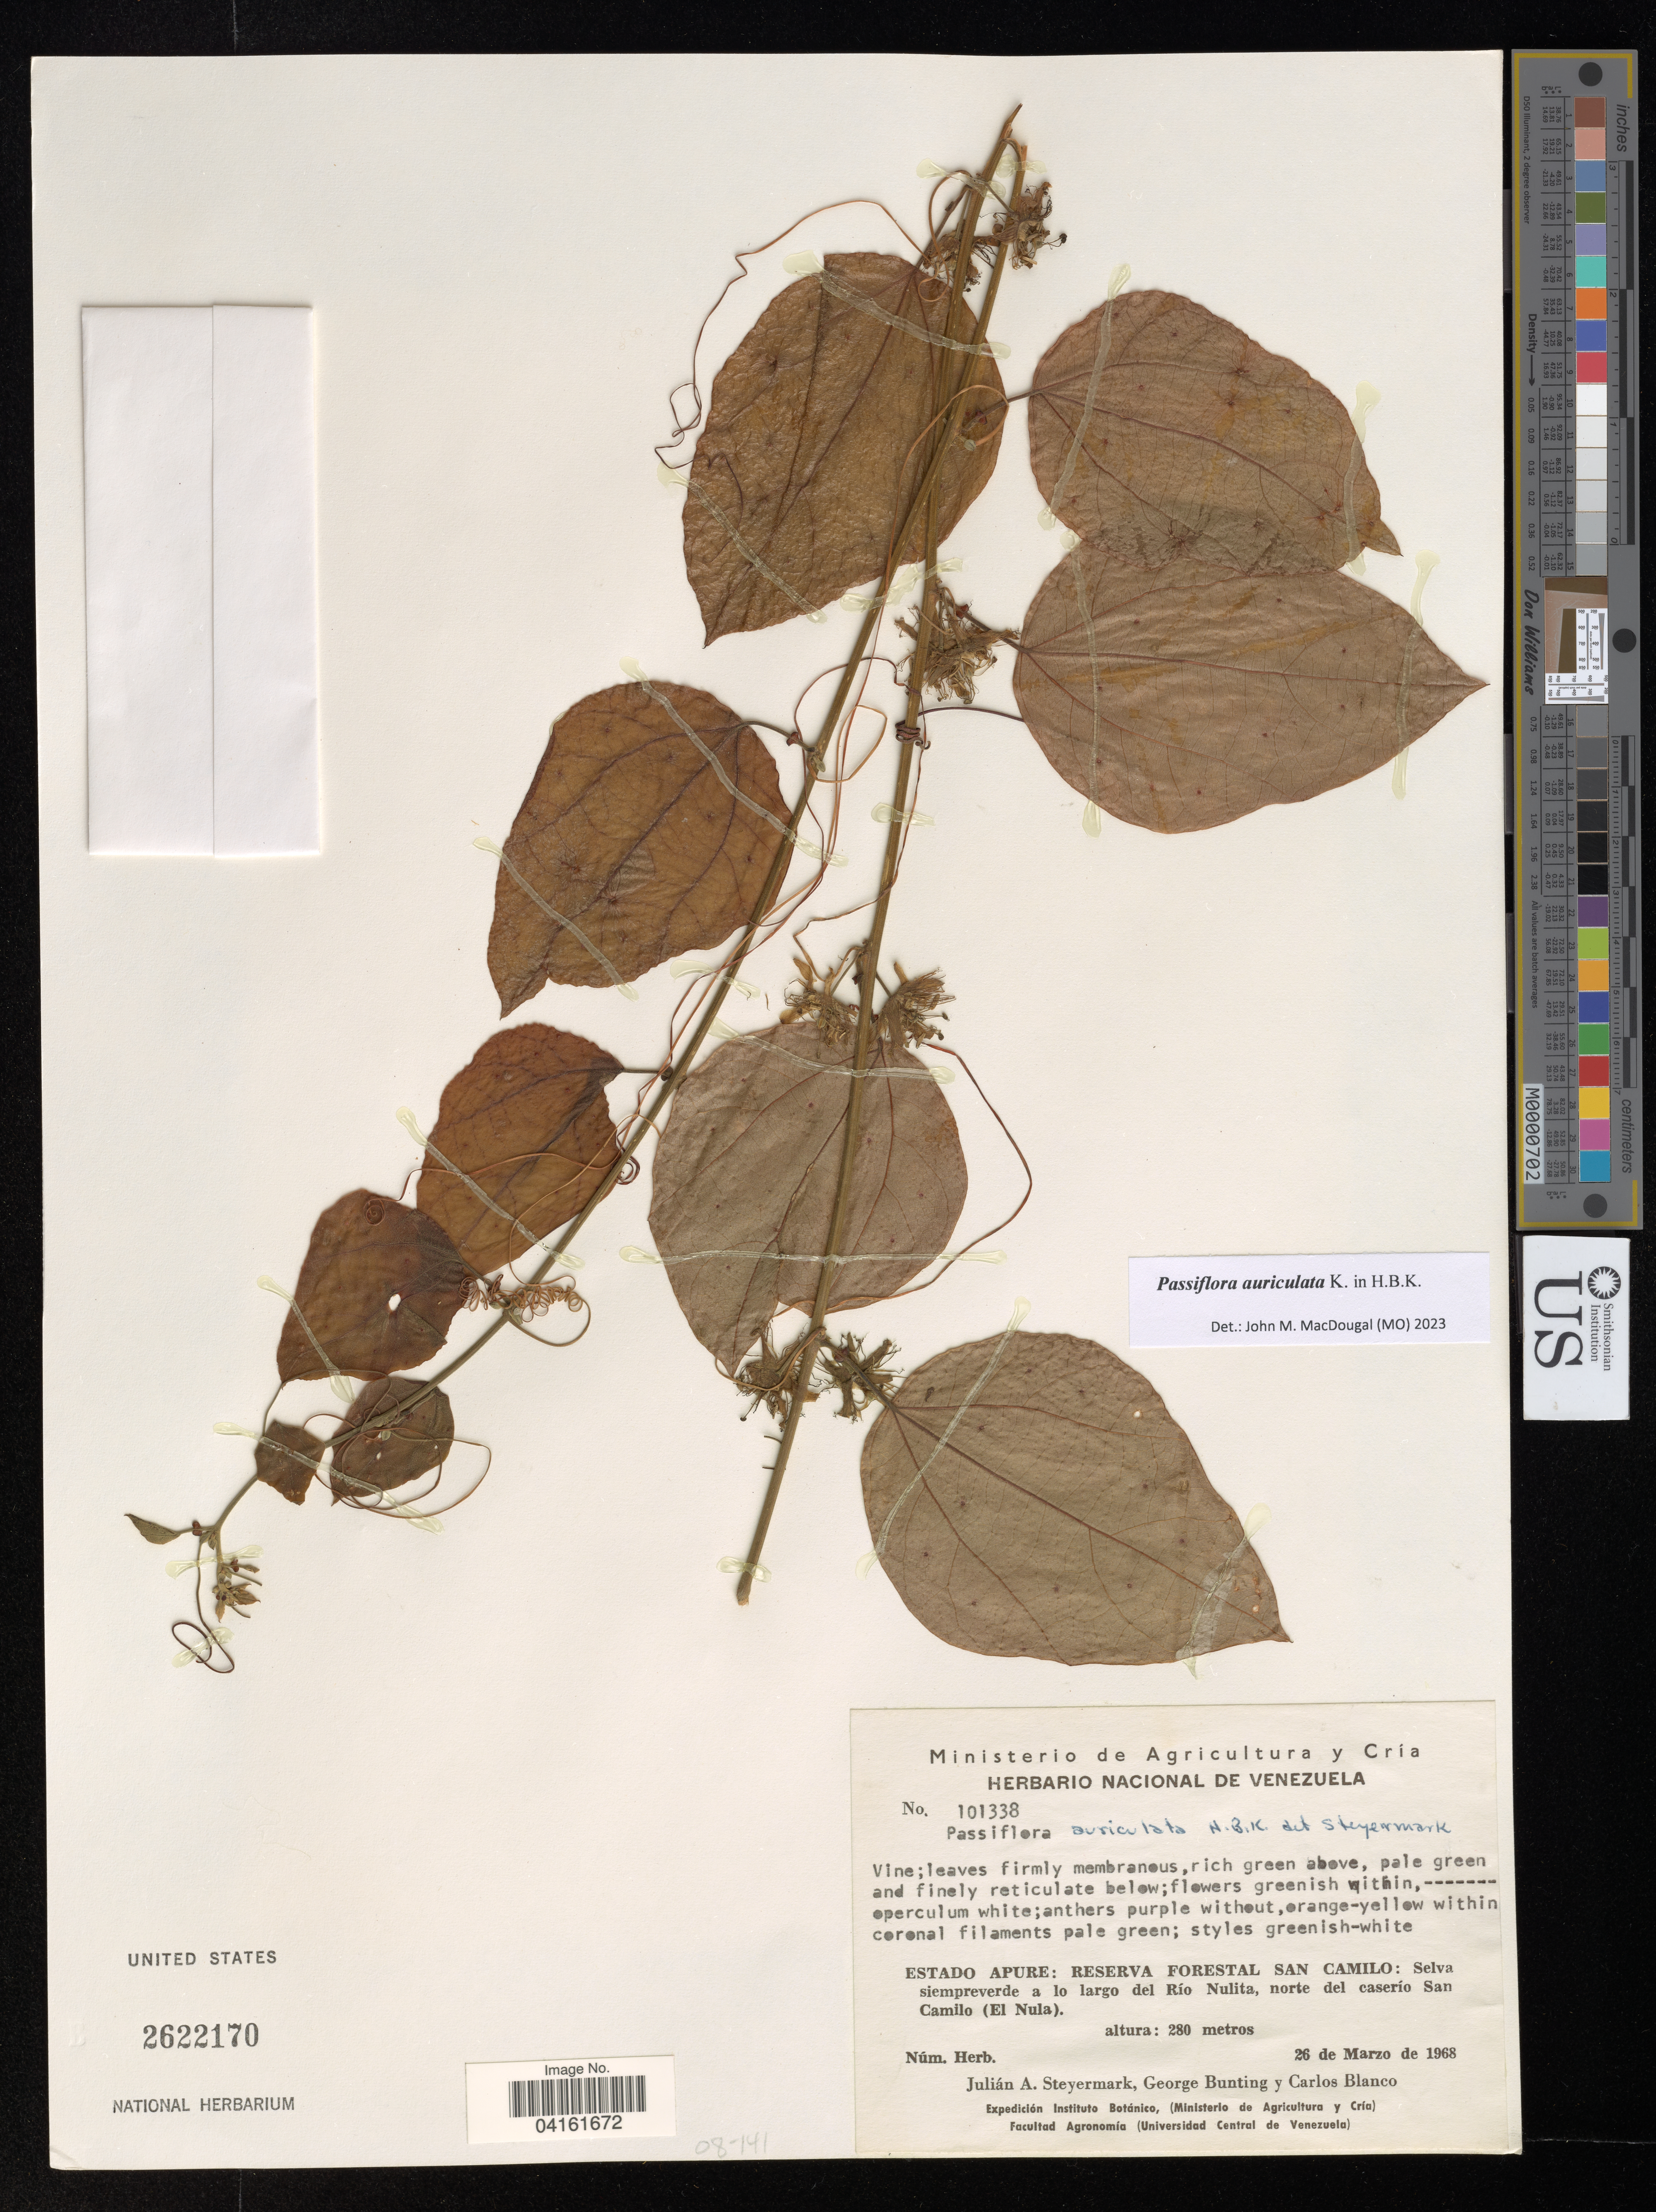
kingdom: Plantae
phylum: Tracheophyta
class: Magnoliopsida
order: Malpighiales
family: Passifloraceae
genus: Passiflora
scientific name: Passiflora auriculata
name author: Kunth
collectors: J. Steyermark, G. S. Bunting & C. Blanco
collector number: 101338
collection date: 1968-03-26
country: Venezuela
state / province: Apure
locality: Reserva Forestal San Camilo: Selva siempreverde a lo largo del Río Nulita, norte del caserío San Camilo (El Nula).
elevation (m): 280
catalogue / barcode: US 2622170